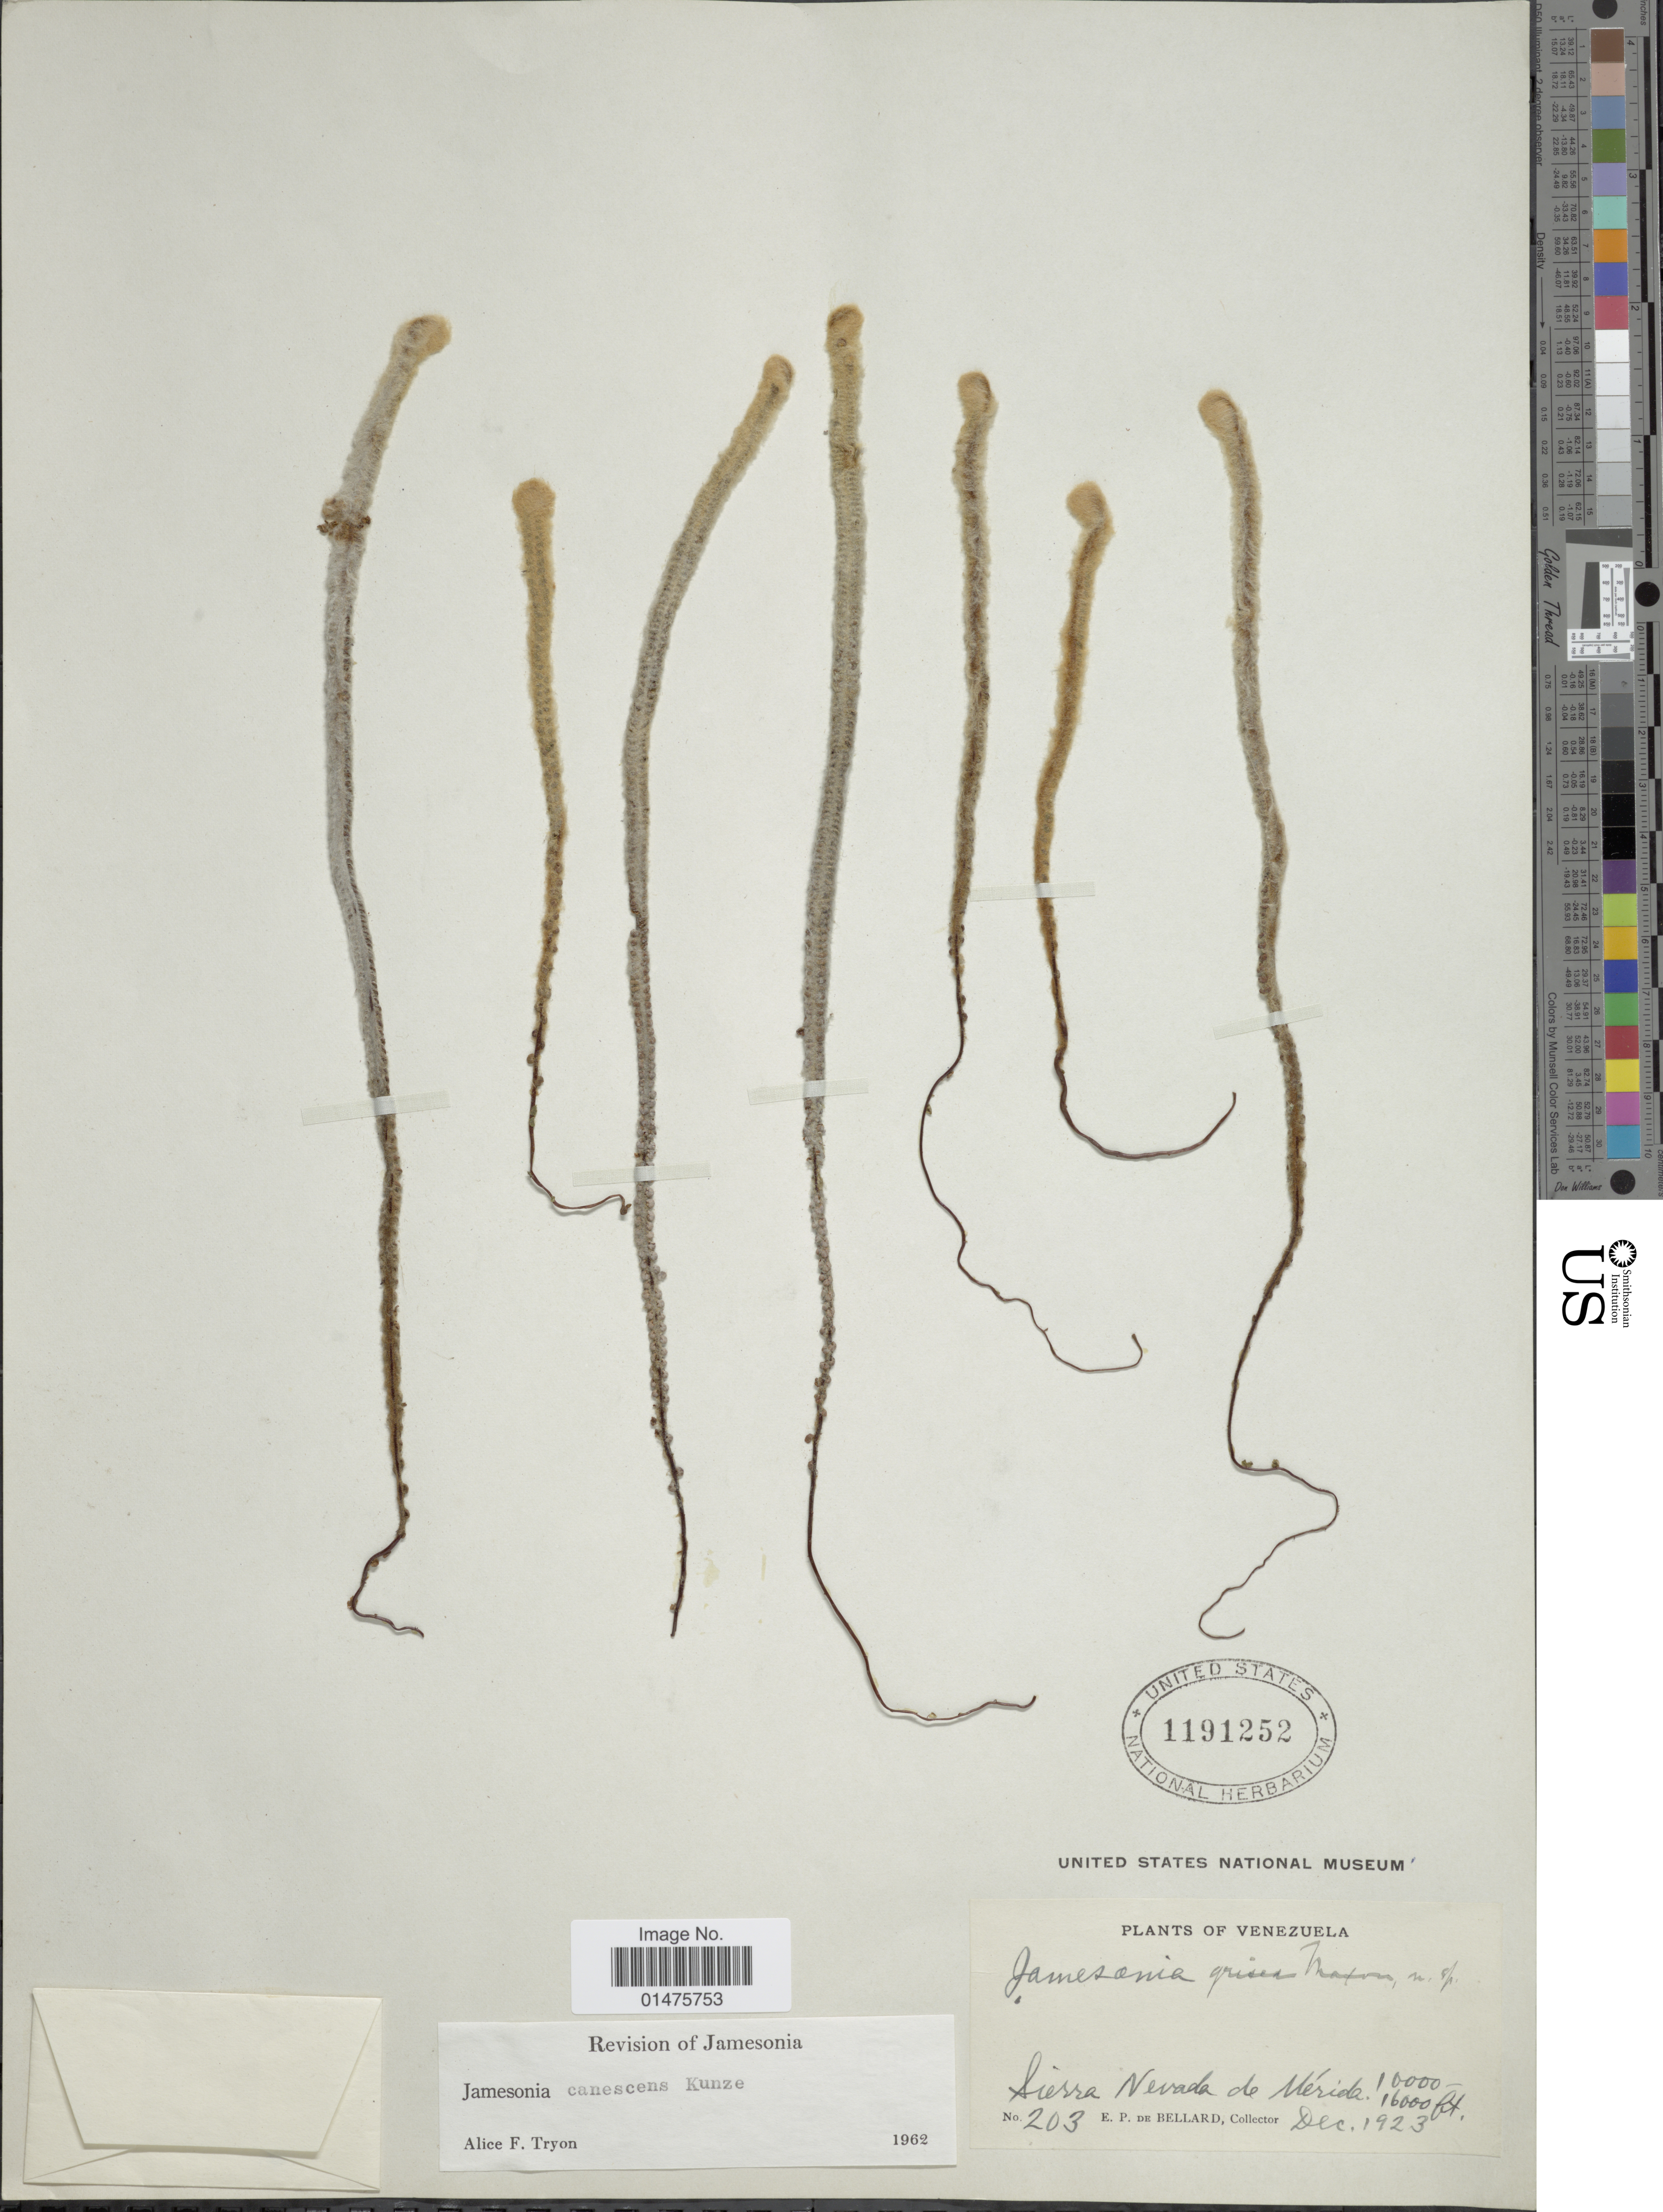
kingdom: Plantae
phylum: Tracheophyta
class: Polypodiopsida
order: Polypodiales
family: Pteridaceae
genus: Jamesonia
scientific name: Jamesonia canescens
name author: Kunze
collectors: E. de Bellard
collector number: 203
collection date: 1923-12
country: Venezuela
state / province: Mérida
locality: Sierra Nevada e Mérida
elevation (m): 305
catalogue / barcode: US 1191252